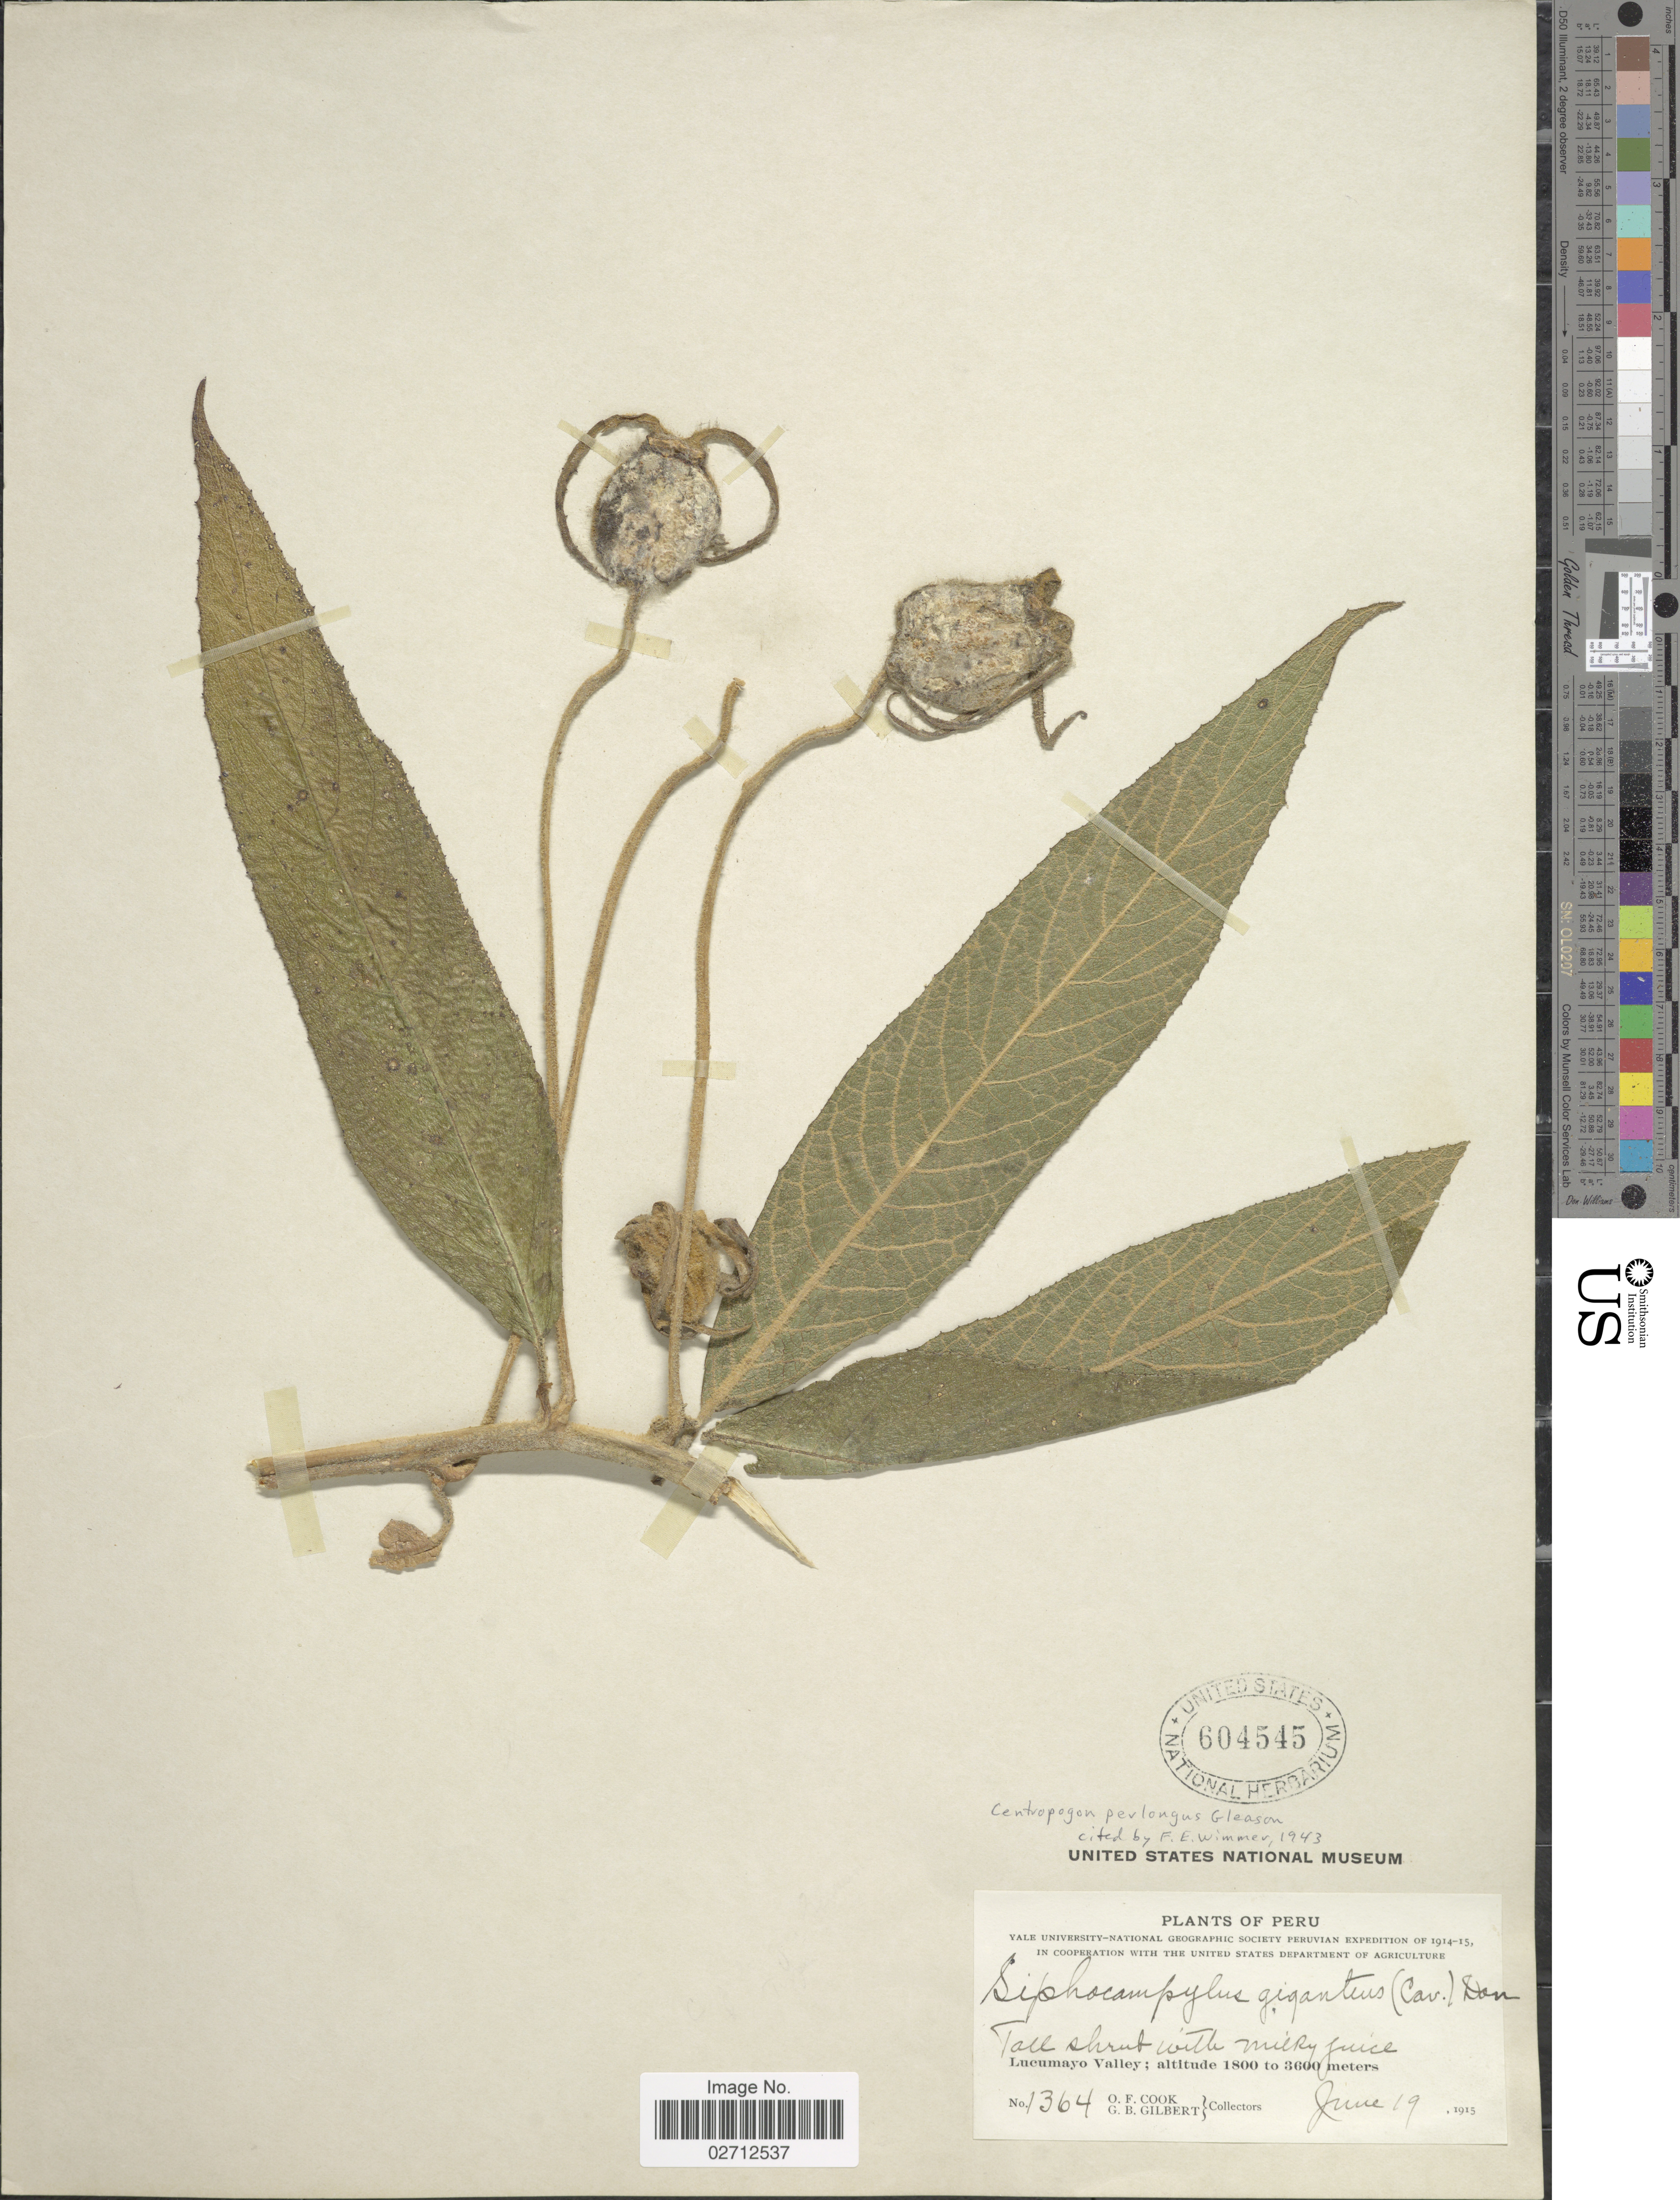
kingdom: Plantae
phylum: Tracheophyta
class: Magnoliopsida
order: Asterales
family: Campanulaceae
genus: Centropogon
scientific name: Centropogon perlongus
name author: Gleason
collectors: O. F. Cook & G. B. Gilbert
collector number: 1364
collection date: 1915-06-19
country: Peru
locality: Lucumayo Valley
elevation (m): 1800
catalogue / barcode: US 604545